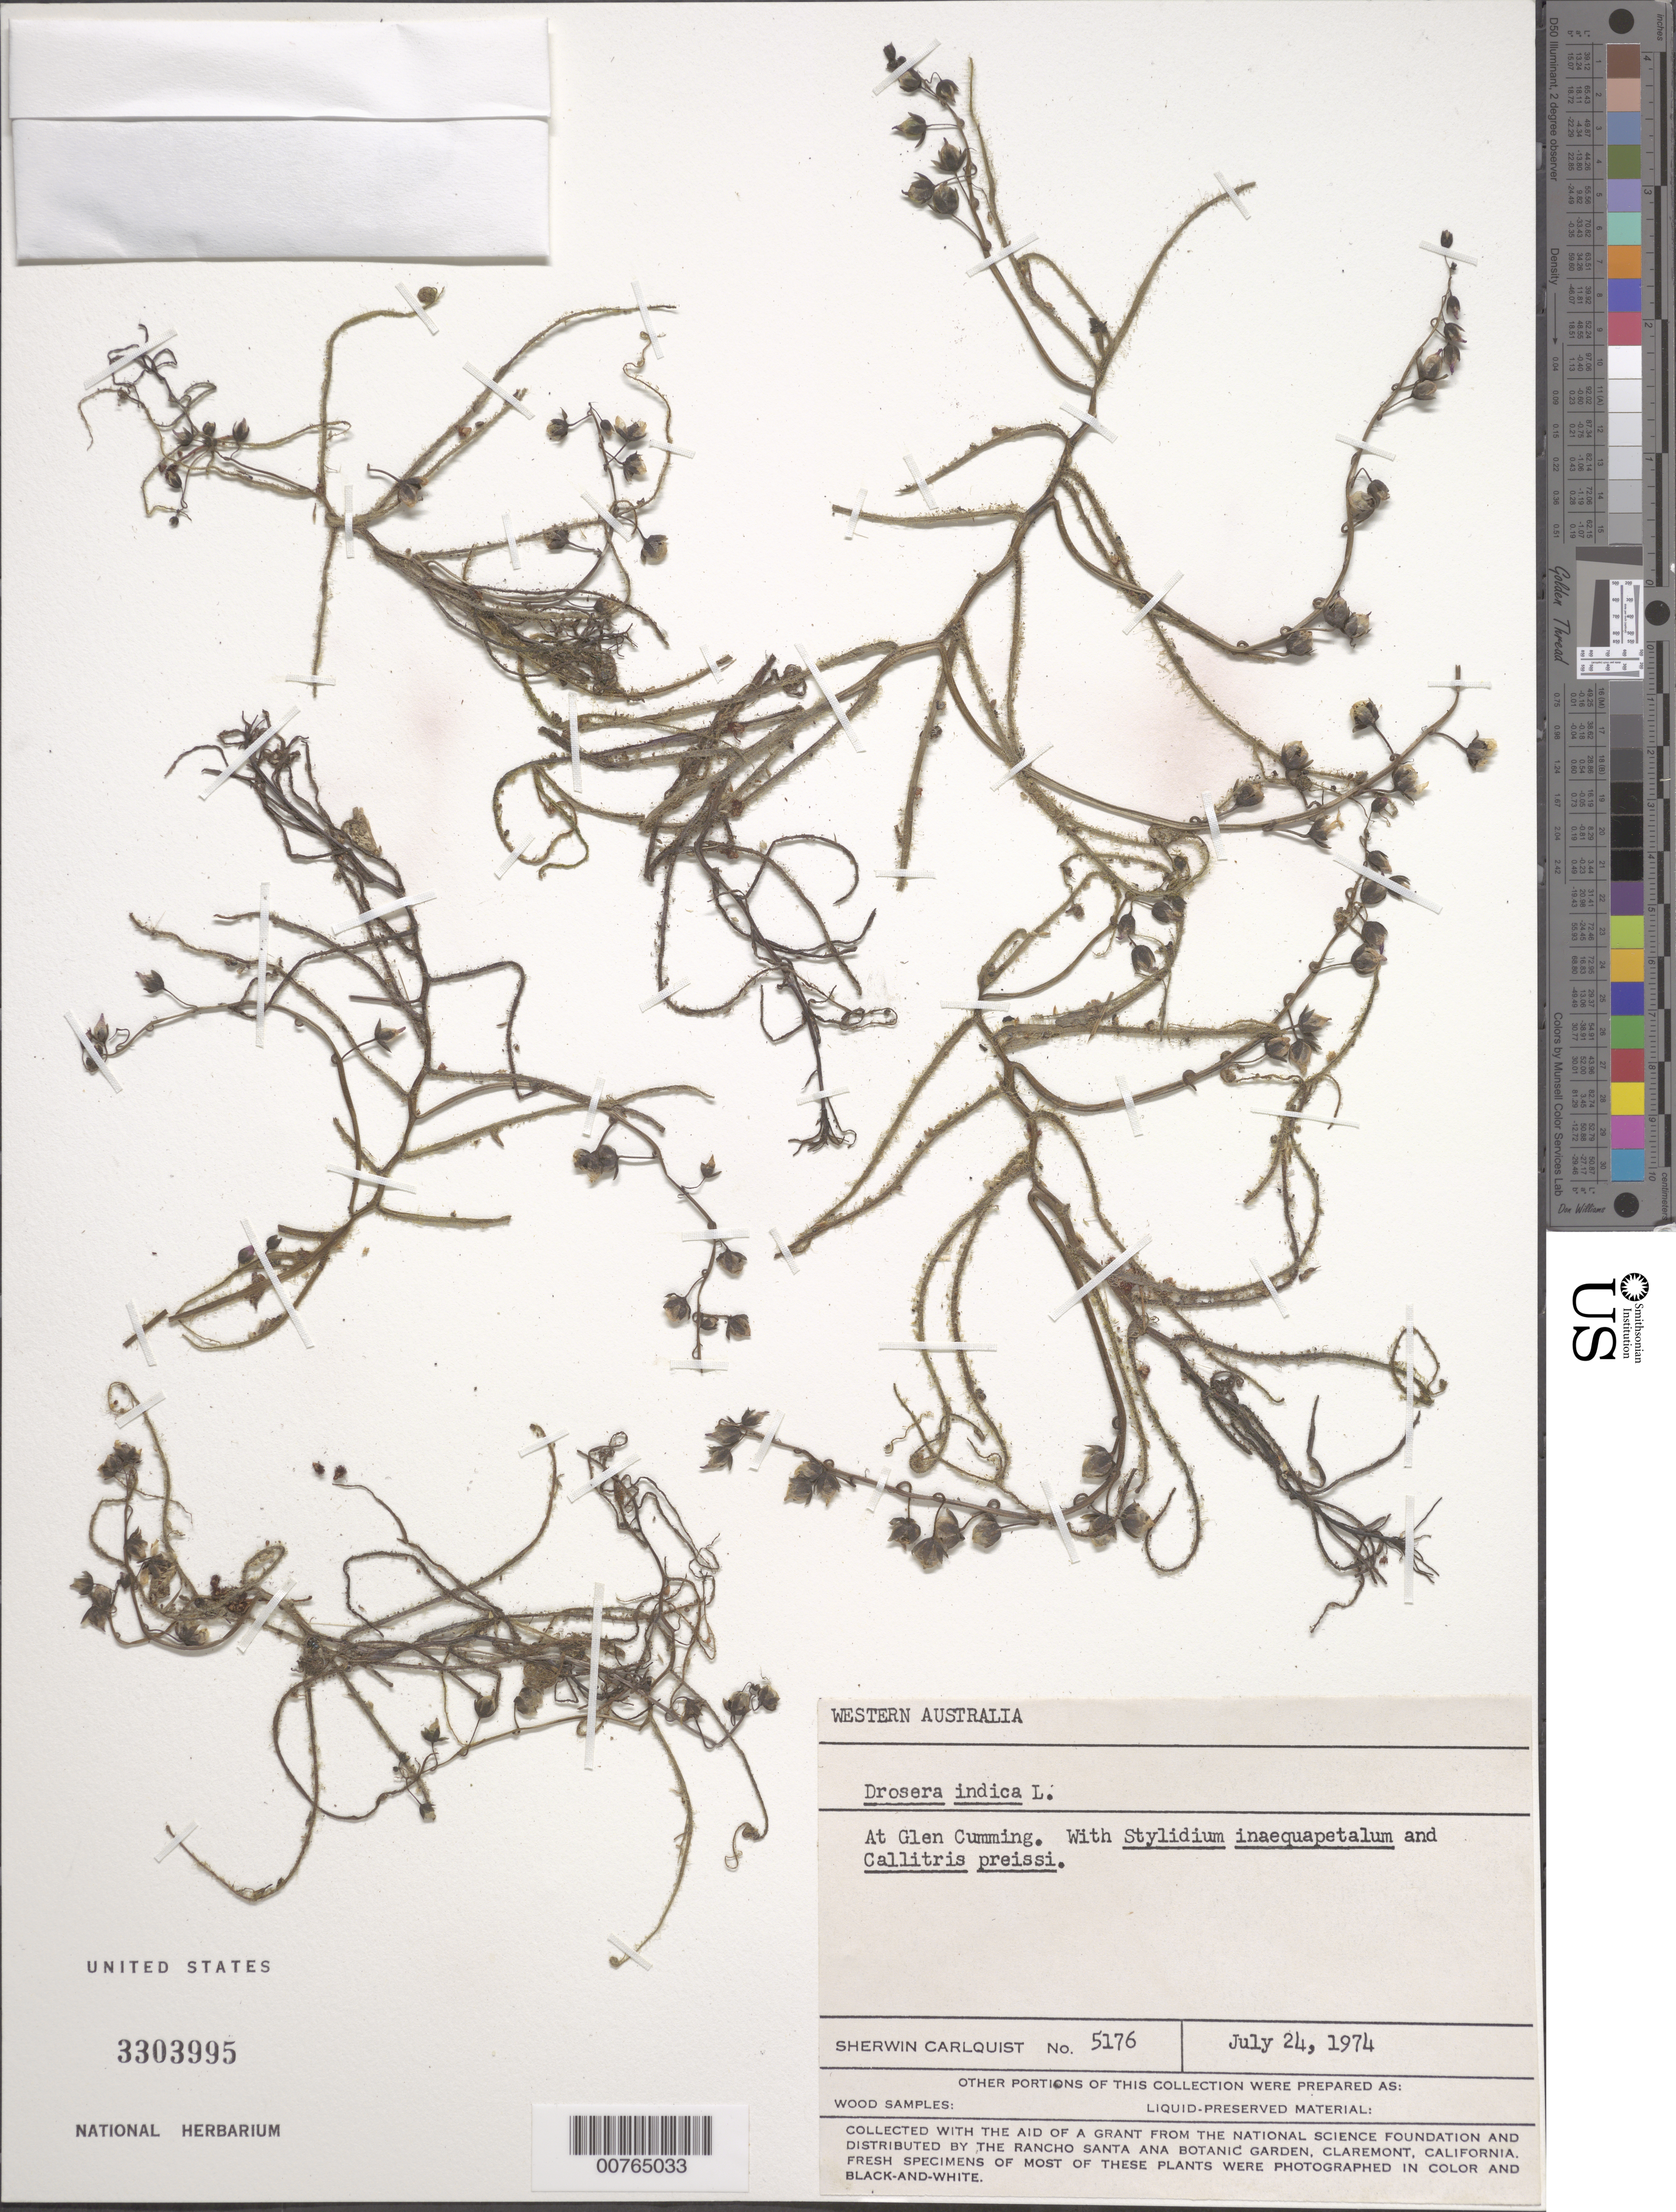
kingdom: Plantae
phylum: Tracheophyta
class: Magnoliopsida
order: Caryophyllales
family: Droseraceae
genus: Drosera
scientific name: Drosera indica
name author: L.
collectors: S. Carlquist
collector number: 5176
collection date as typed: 24 Jul 1974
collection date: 1974-07-24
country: Australia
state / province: Western Australia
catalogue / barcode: US 3303995